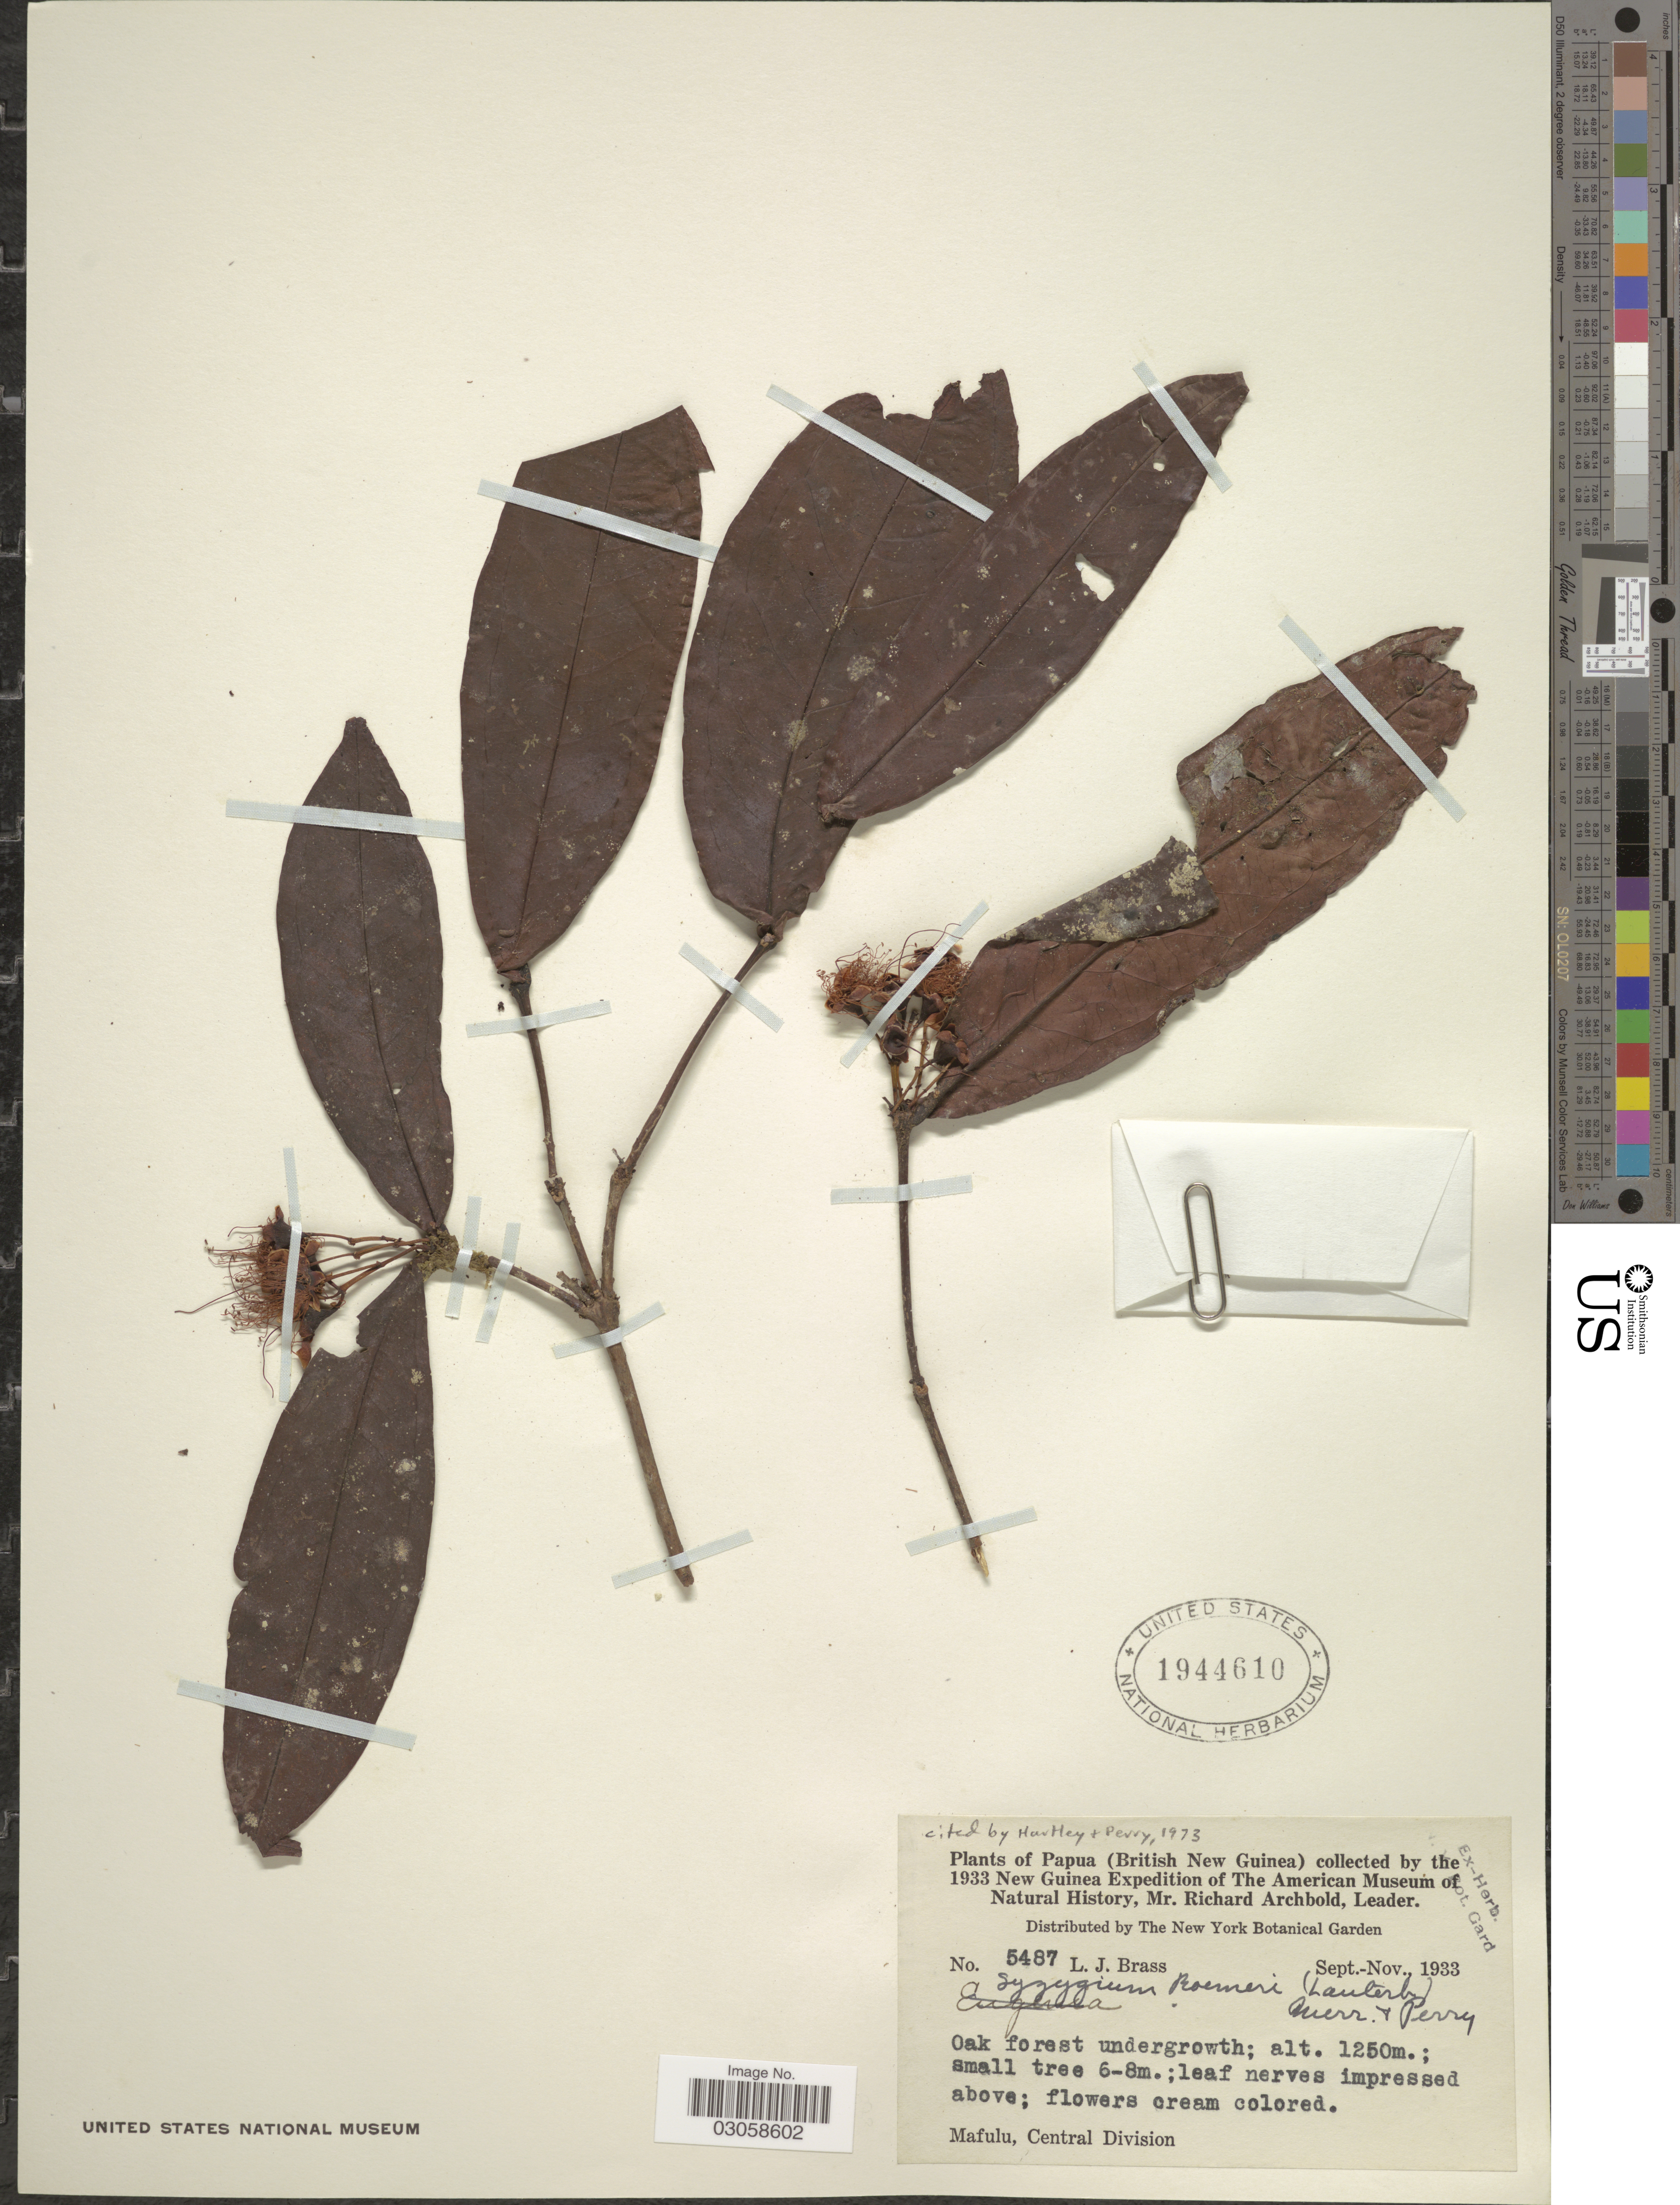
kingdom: Plantae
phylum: Tracheophyta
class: Magnoliopsida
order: Myrtales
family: Myrtaceae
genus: Syzygium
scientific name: Syzygium roemeri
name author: Merr. & L.M. Perry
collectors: L. J. Brass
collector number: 5487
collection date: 1933-09/1933-11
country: Papua New Guinea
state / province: Central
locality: Papua (British New Guinea). Mafulu, Central Division.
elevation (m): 1250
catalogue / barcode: US 1944610